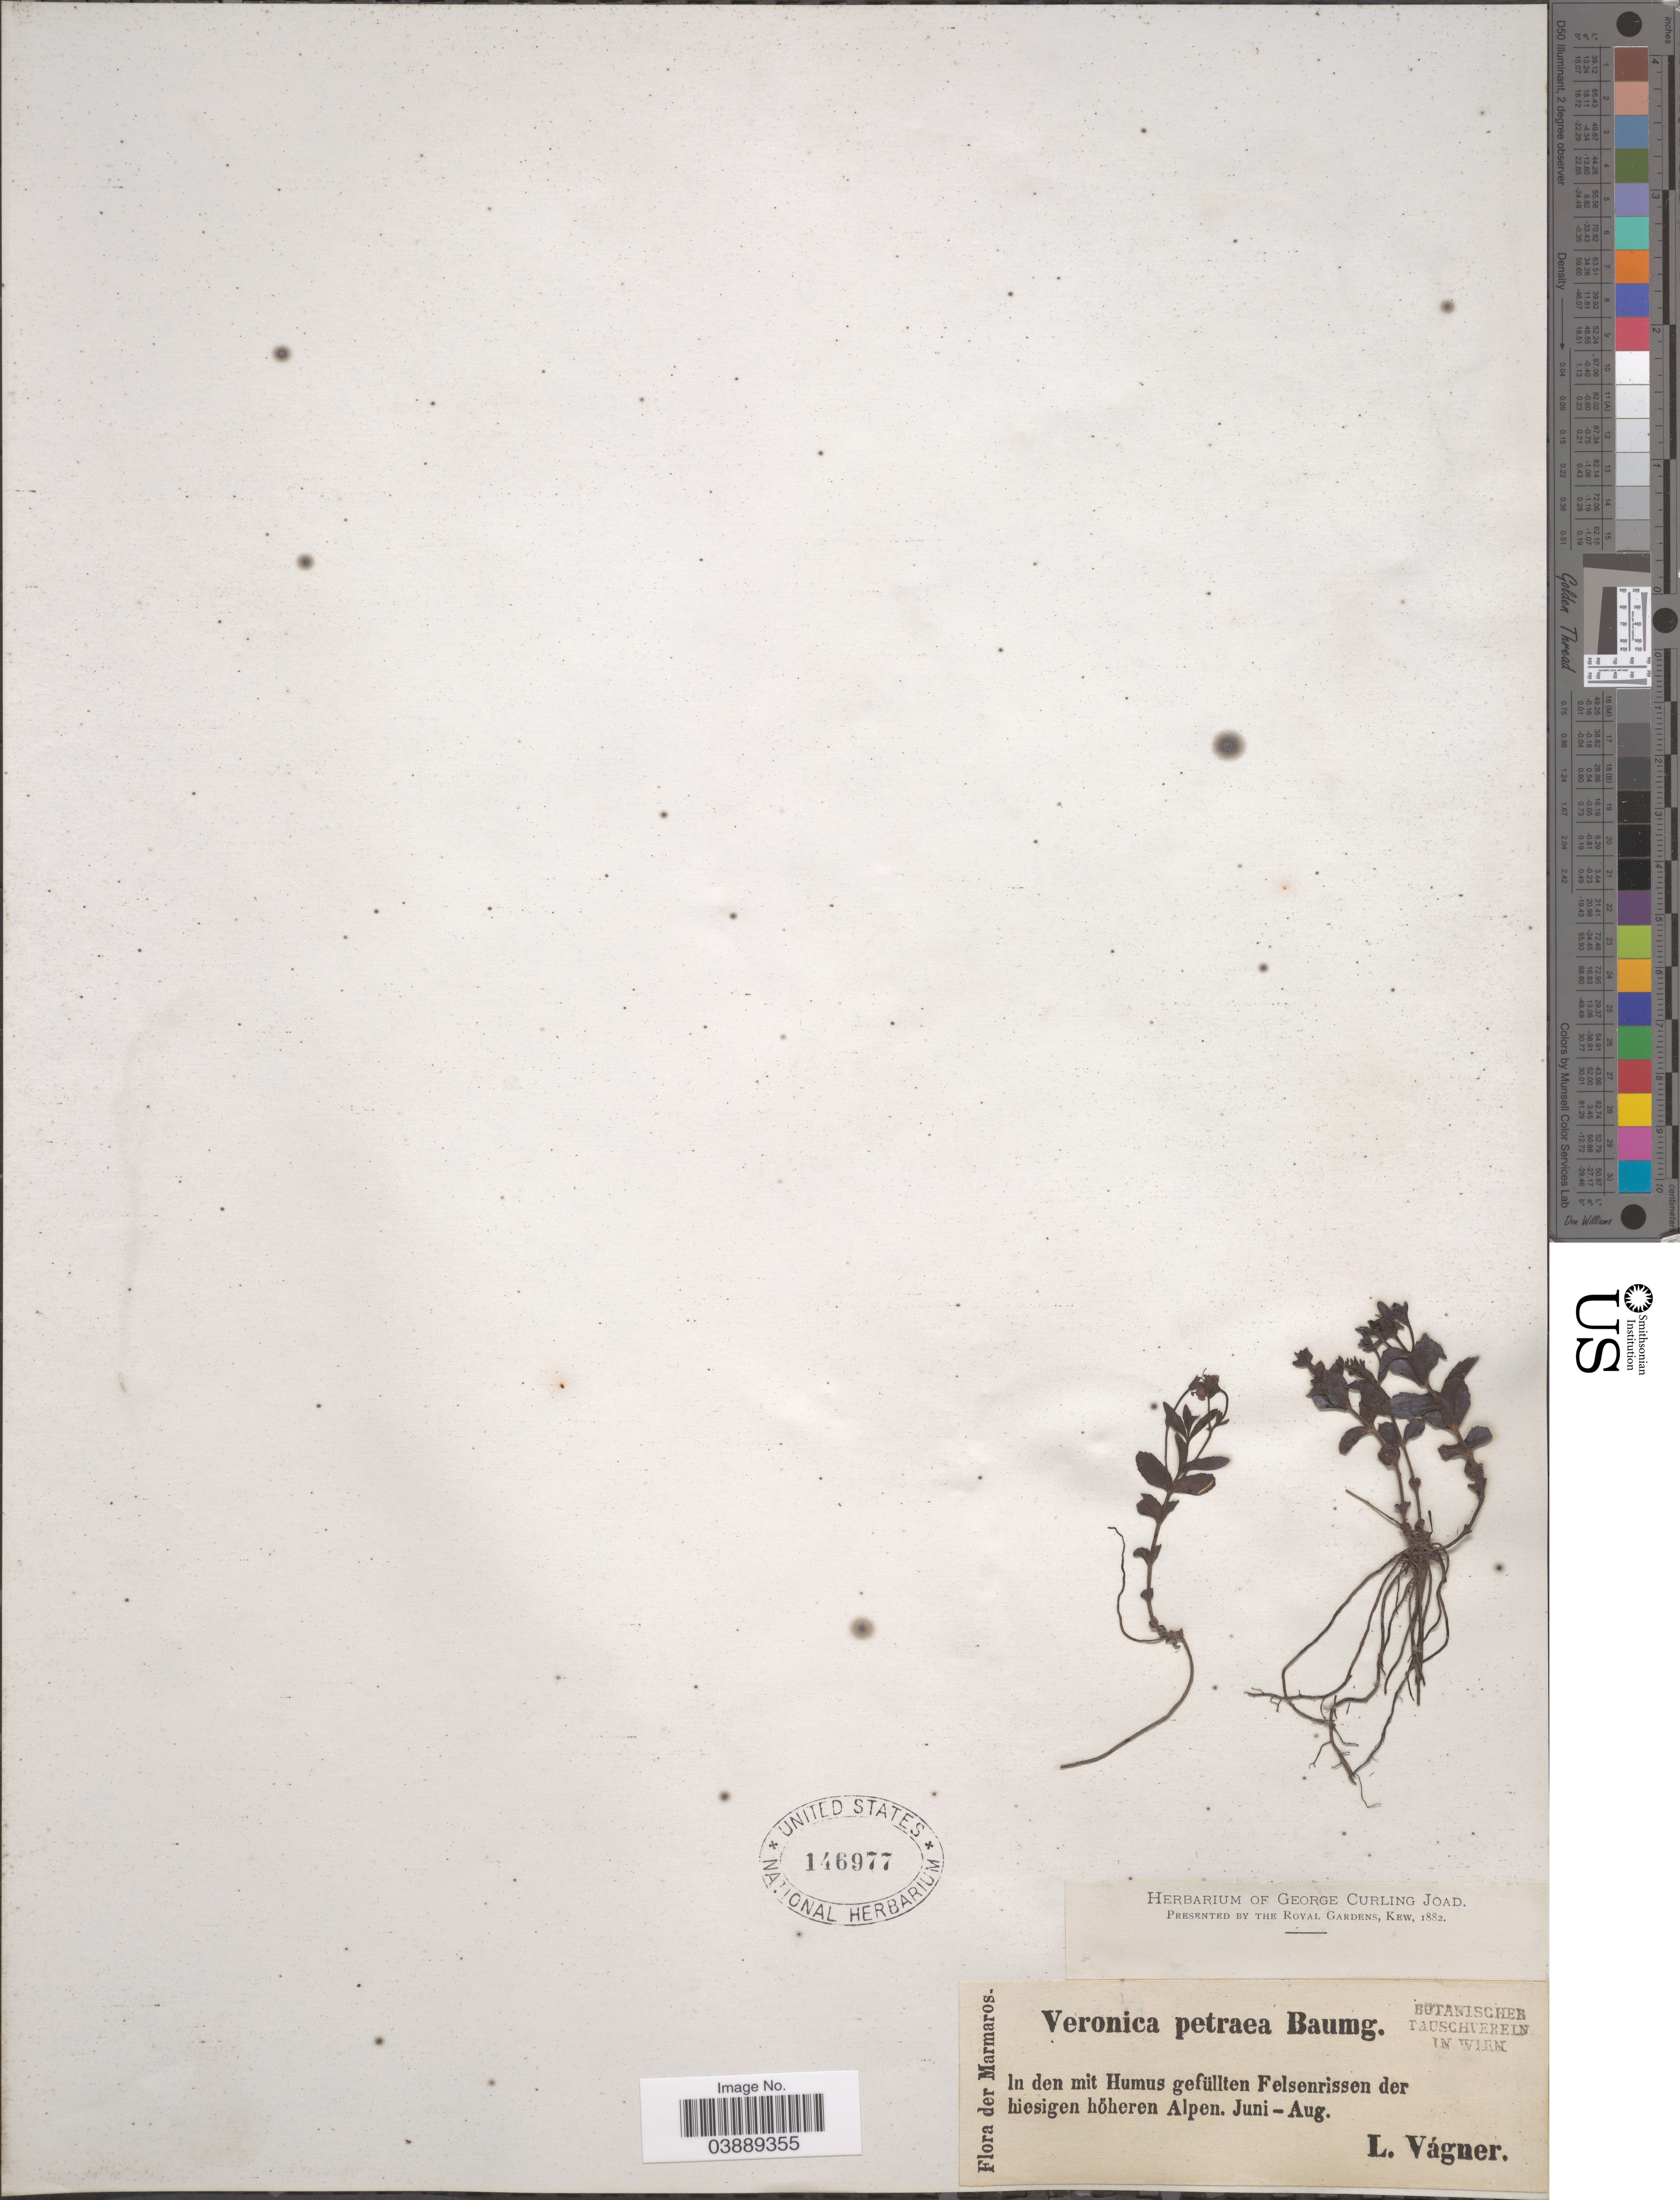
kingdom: Plantae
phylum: Tracheophyta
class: Magnoliopsida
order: Lamiales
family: Plantaginaceae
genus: Veronica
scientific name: Veronica petraea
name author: Steven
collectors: L. Vagner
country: Hungary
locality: Marmaros. In den mit Humus gefúllten Felsenrissen der hiesigen höheren Alpen.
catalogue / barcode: US 146977